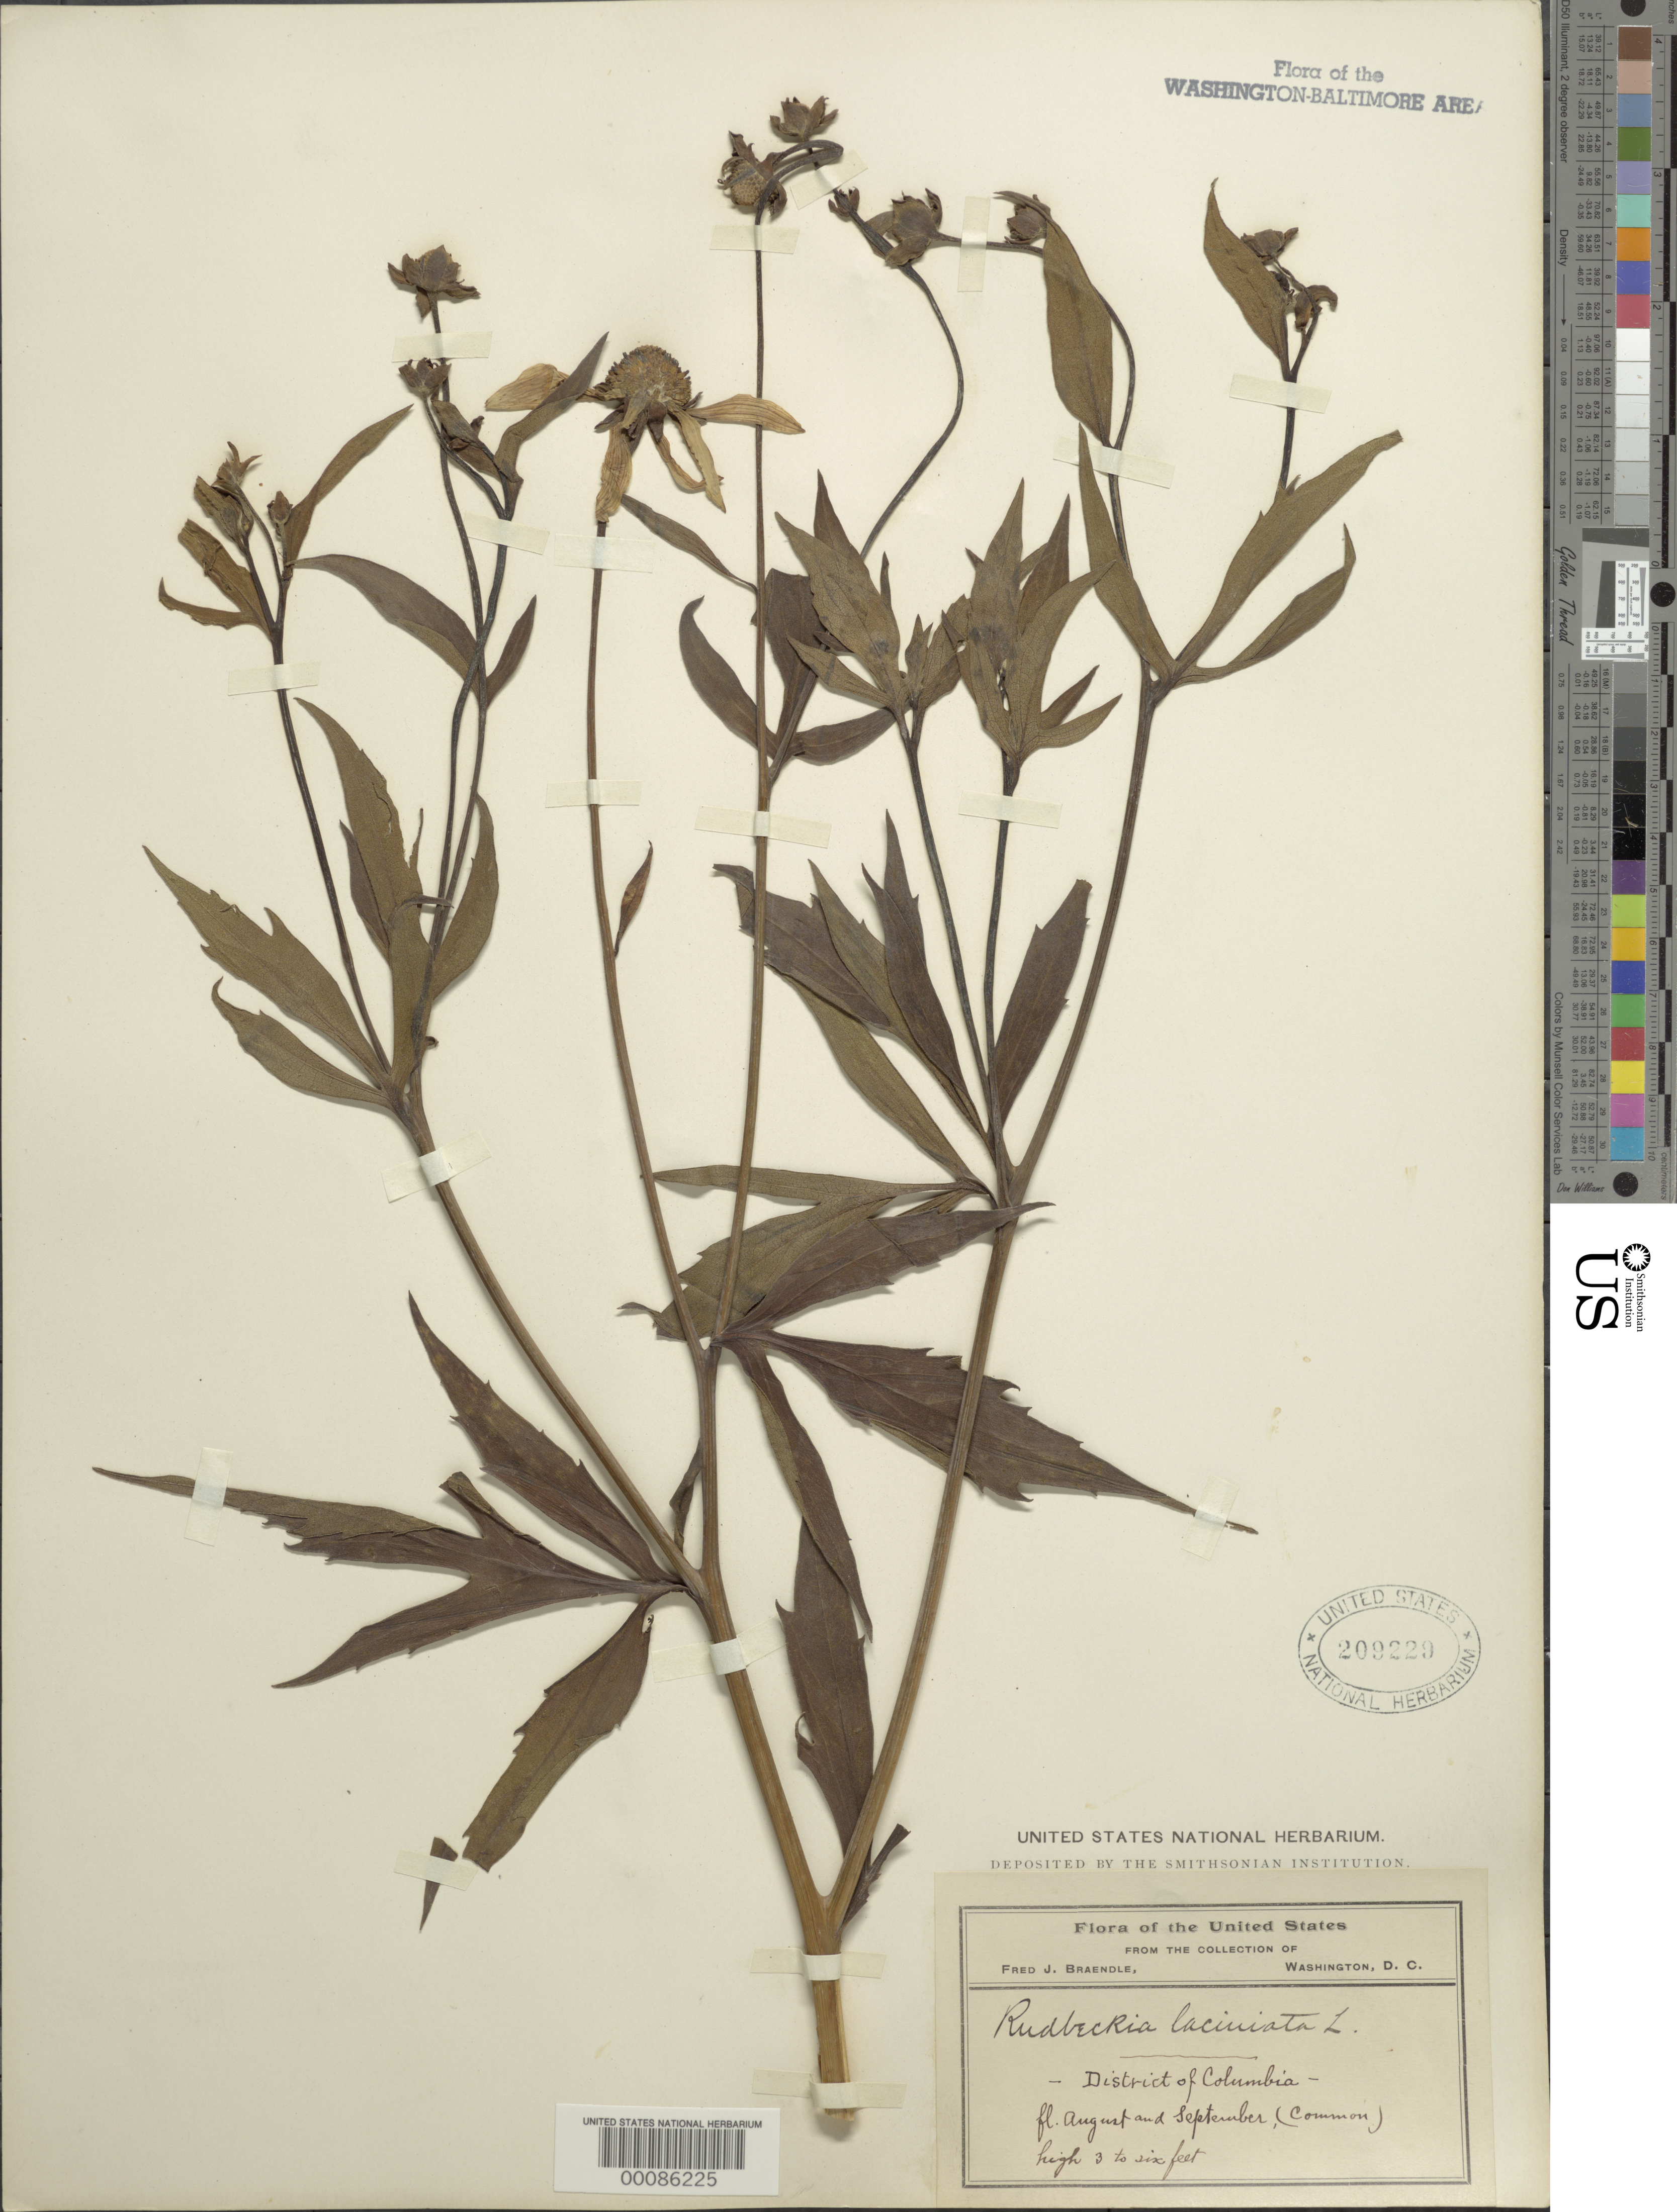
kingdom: Plantae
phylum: Tracheophyta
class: Magnoliopsida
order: Asterales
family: Asteraceae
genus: Rudbeckia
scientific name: Rudbeckia laciniata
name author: L.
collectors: F. Braendle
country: United States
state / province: District of Columbia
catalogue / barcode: US 209229